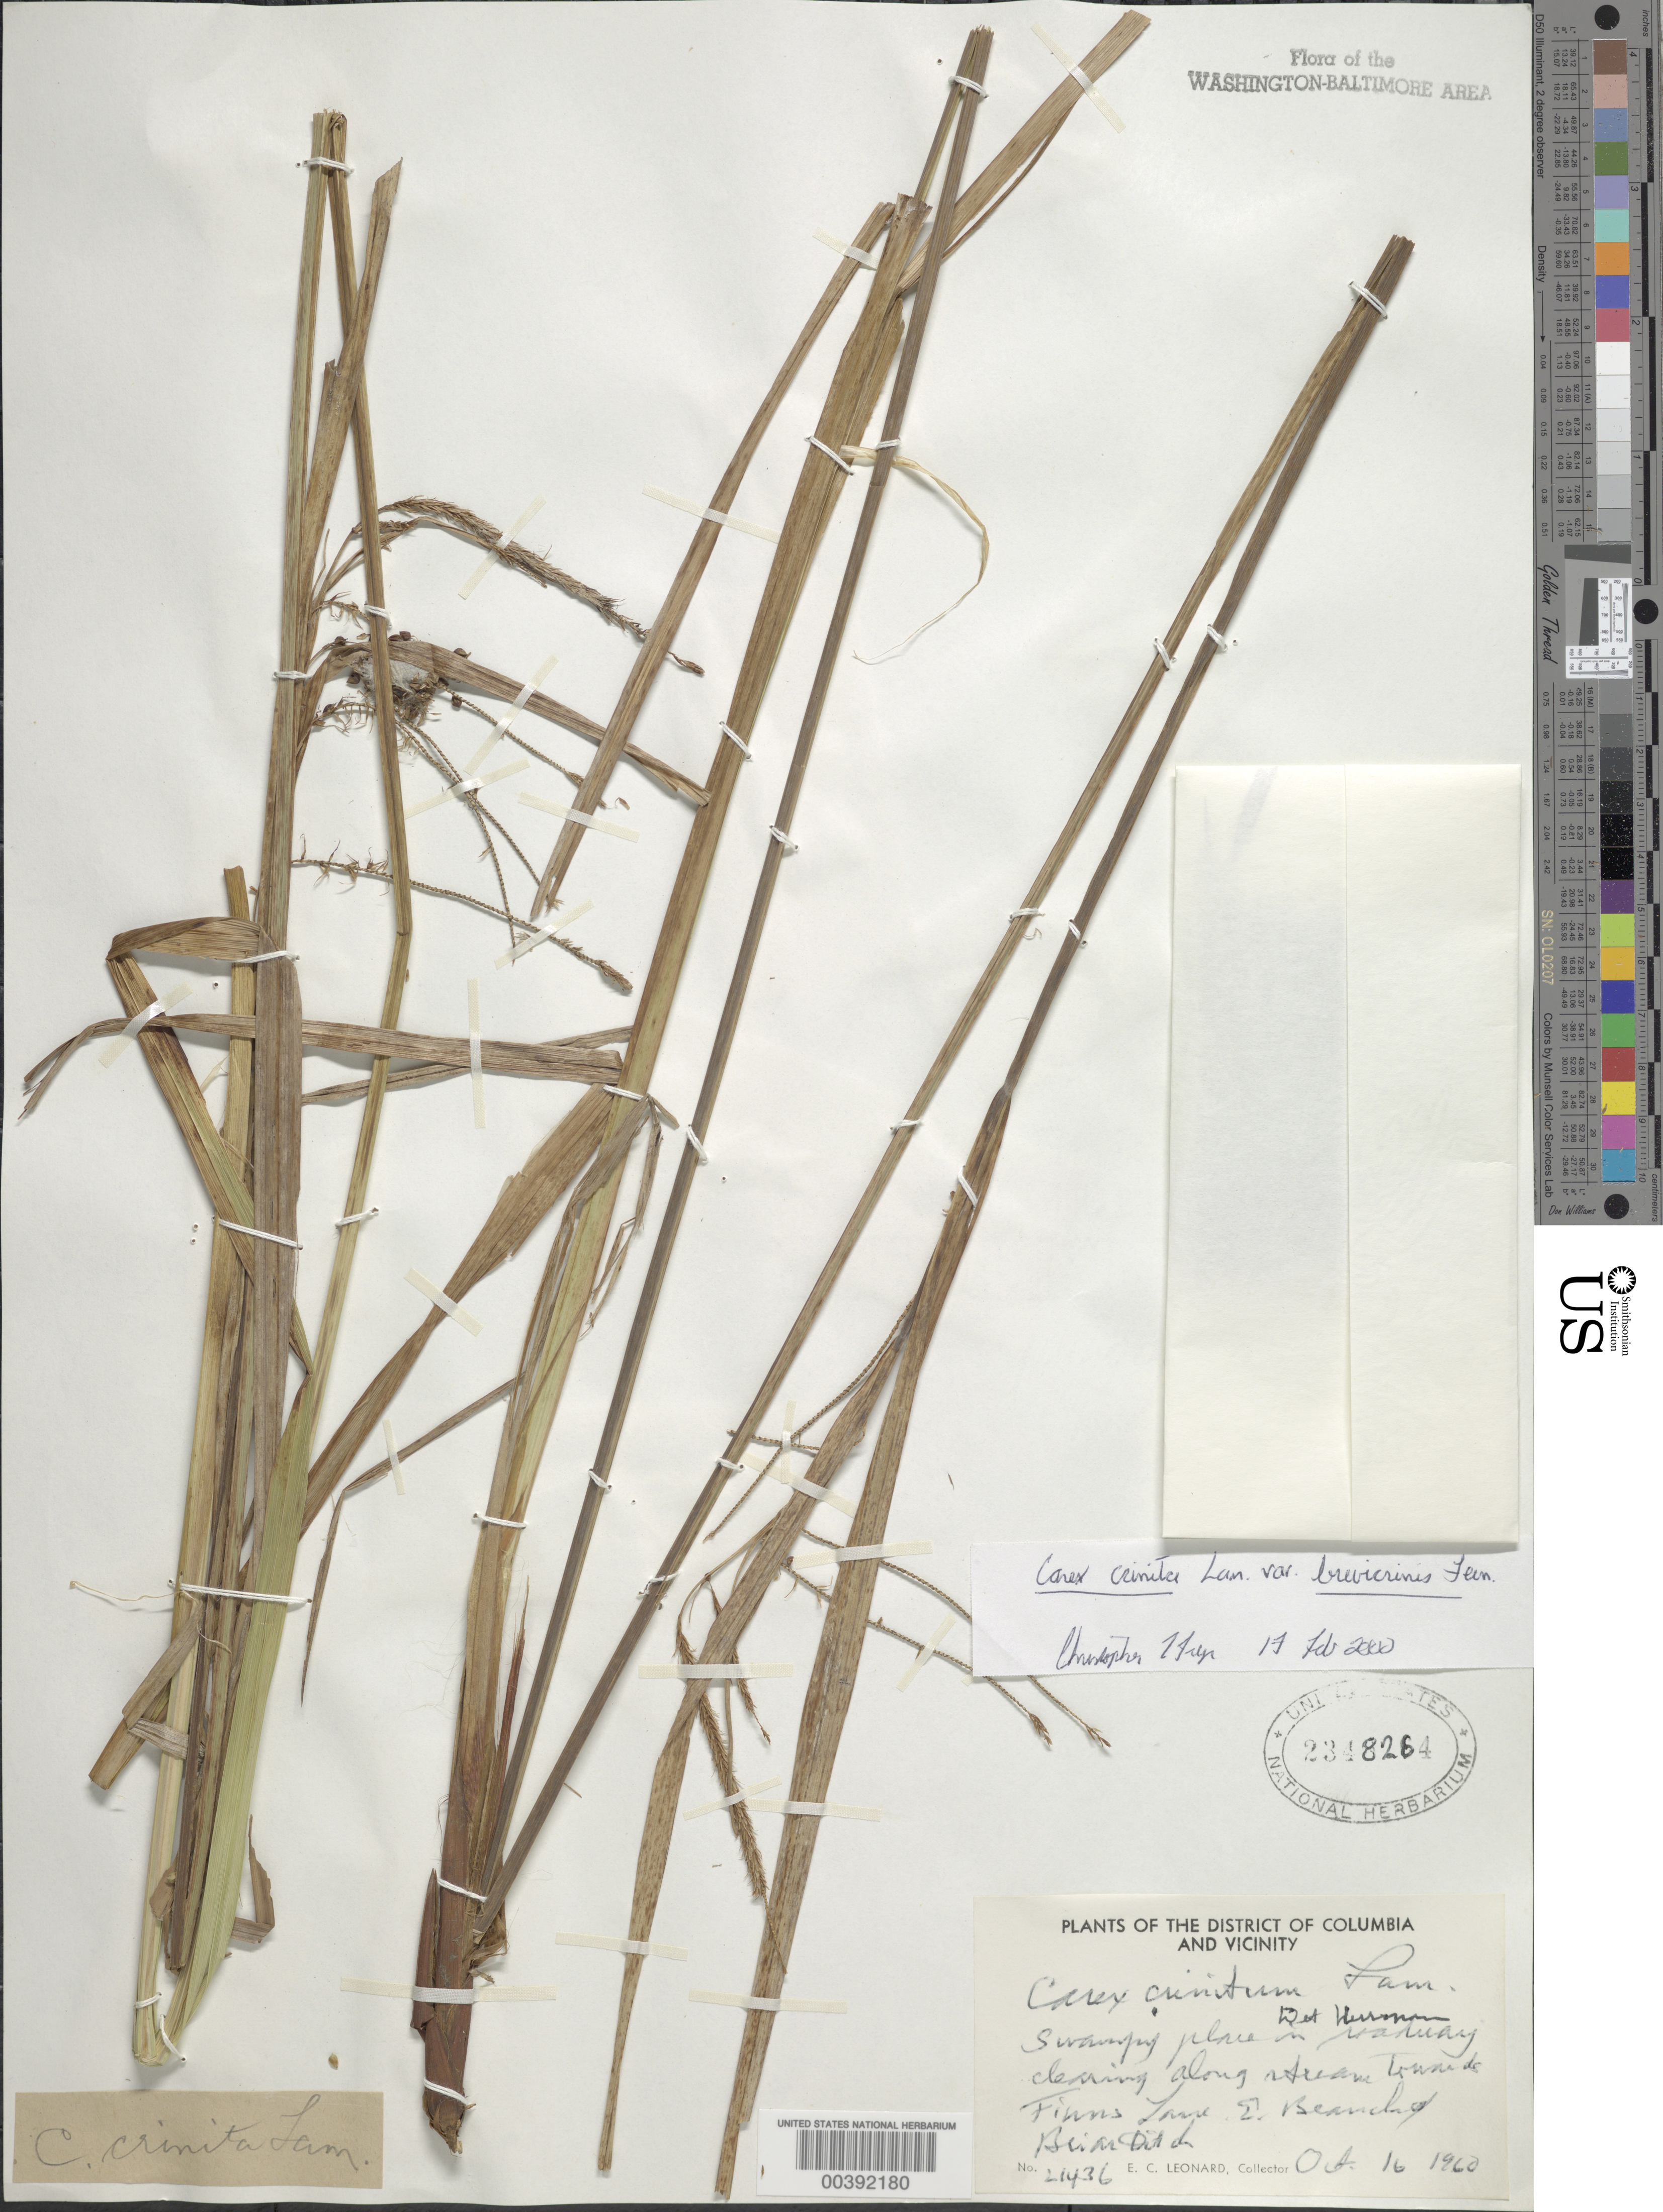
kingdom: Plantae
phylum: Tracheophyta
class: Liliopsida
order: Poales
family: Cyperaceae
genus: Carex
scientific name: Carex crinita var. brevicrinis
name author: Fernald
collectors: E. C. Leonard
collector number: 21436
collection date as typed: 16 Oct 1960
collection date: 1960-10-16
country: United States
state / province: Maryland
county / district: Prince George's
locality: Finns Lake, Briar Ditch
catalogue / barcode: US 2348264